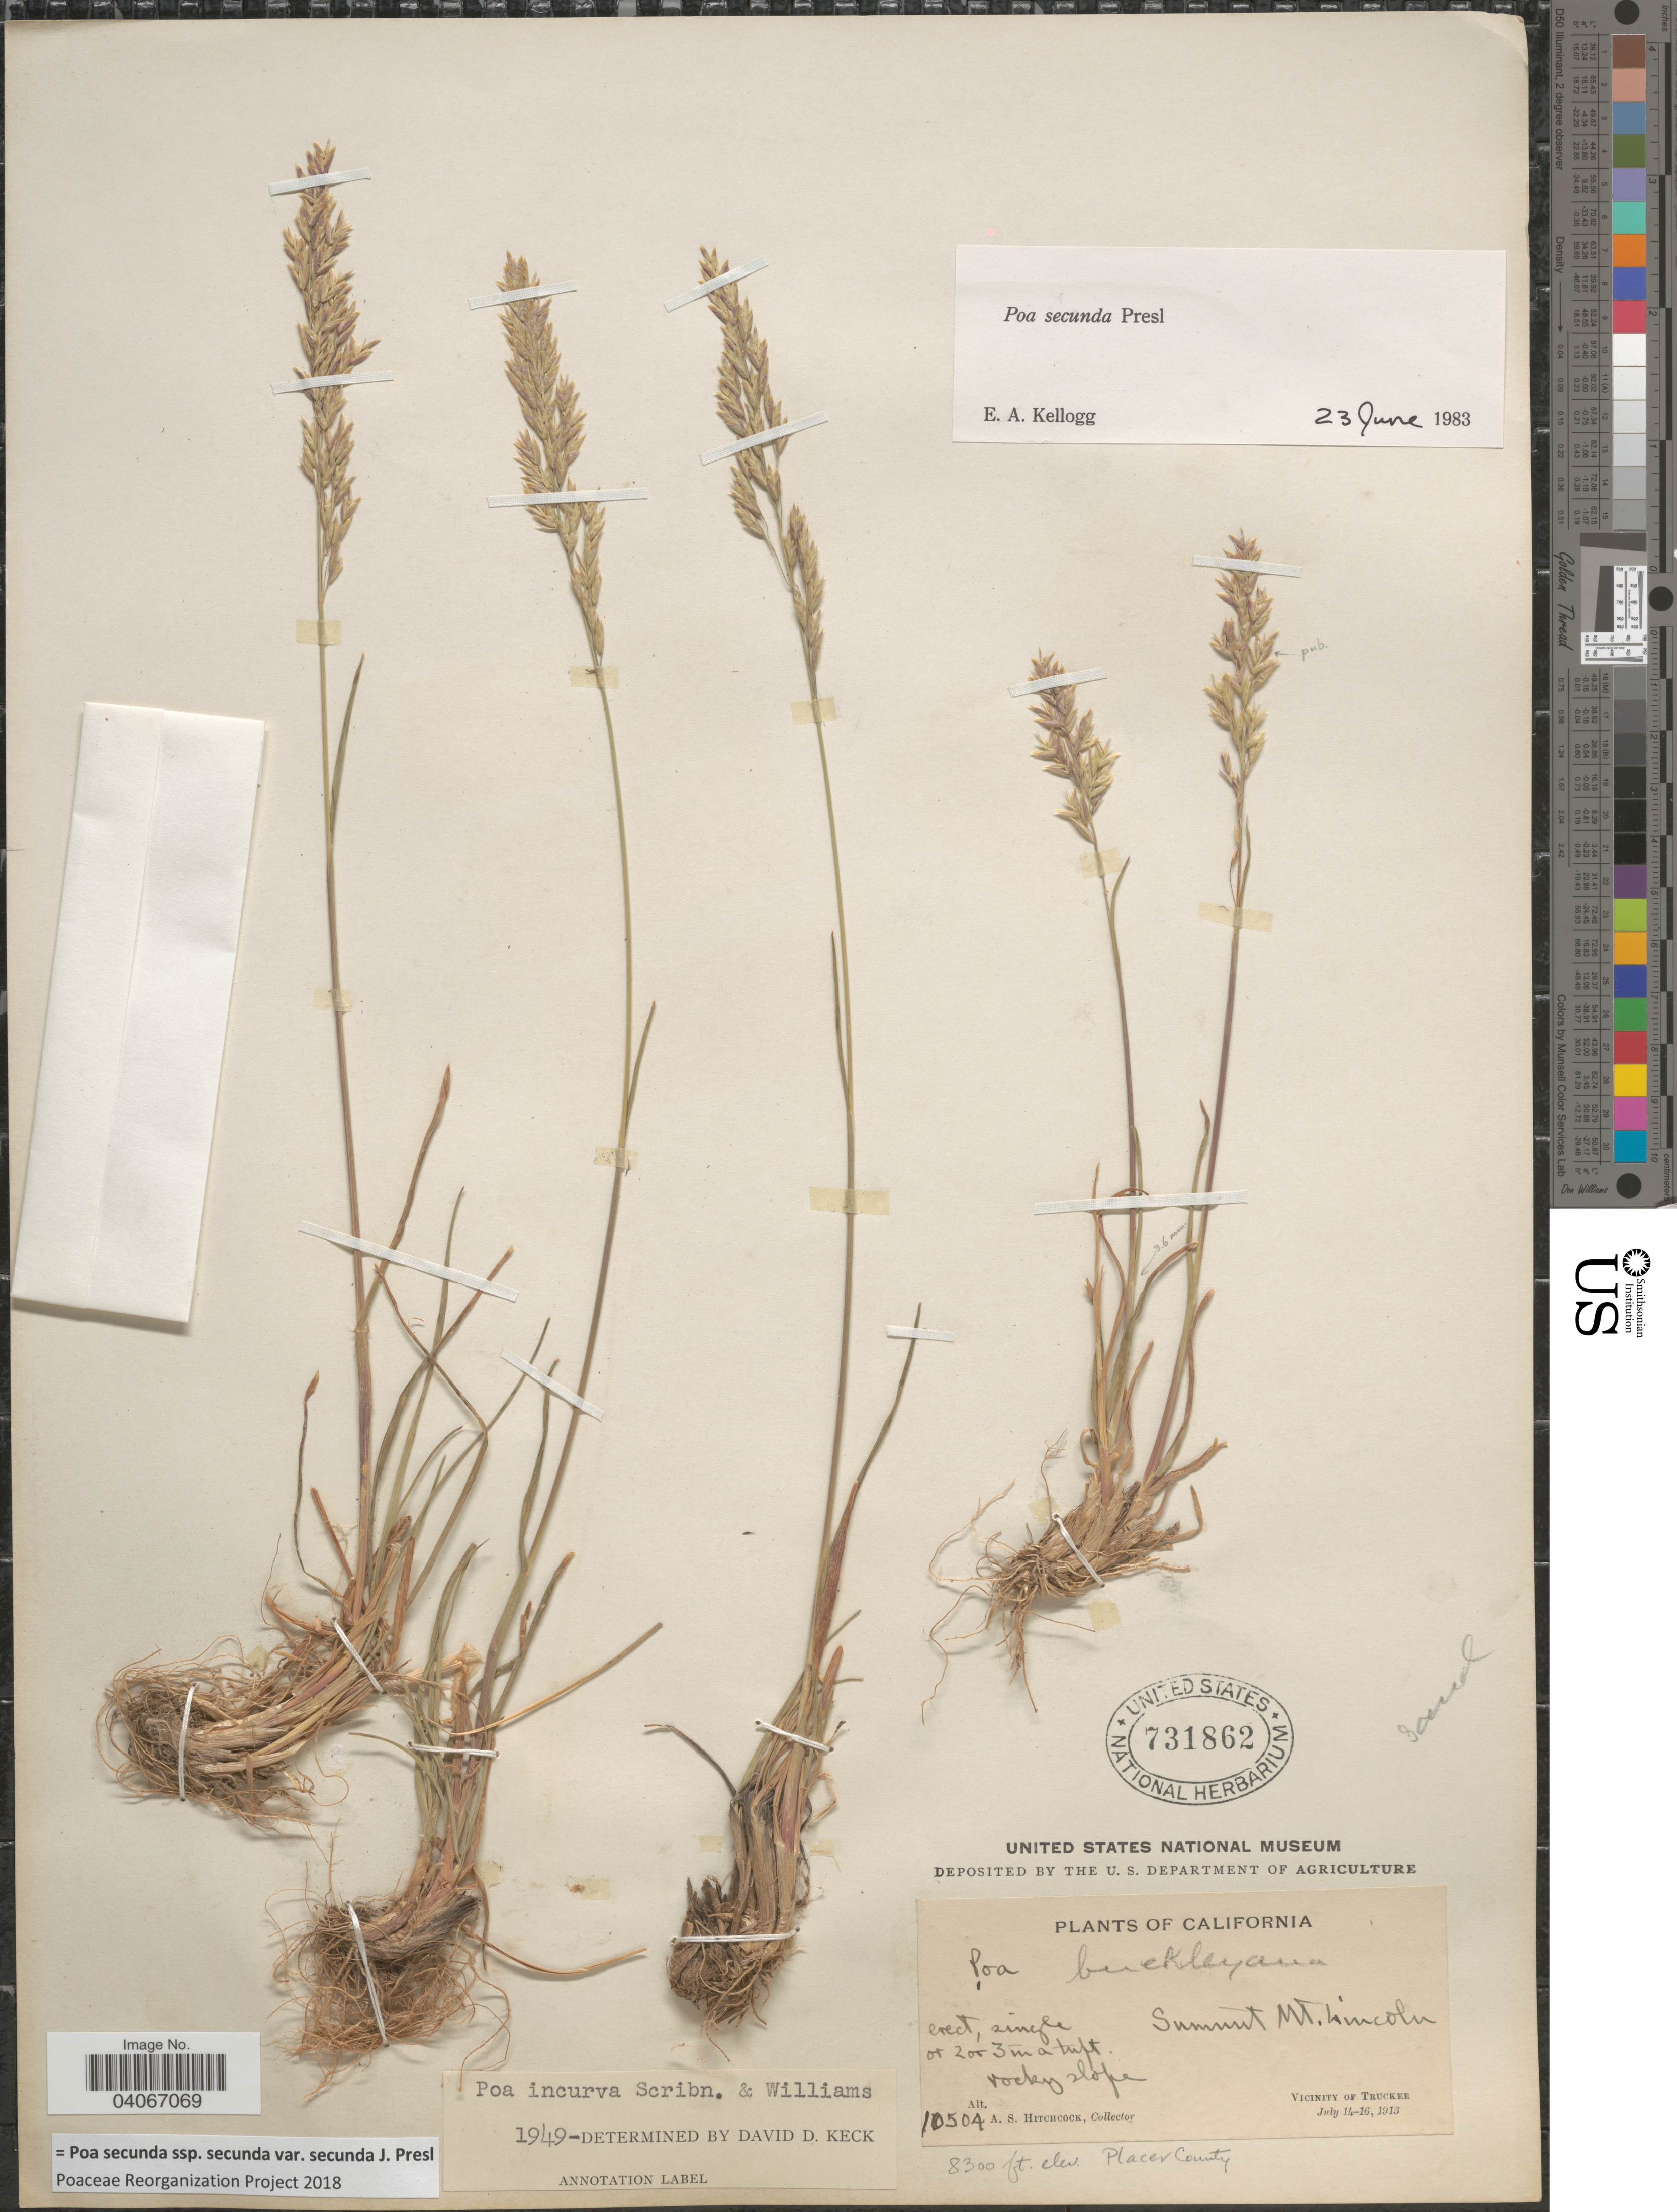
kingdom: Plantae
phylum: Tracheophyta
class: Liliopsida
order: Poales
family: Poaceae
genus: Poa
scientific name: Poa secunda subsp. secunda var. secunda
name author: J. Presl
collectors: A. S. Hitchcock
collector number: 10504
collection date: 1913-07-14/1913-07-16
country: United States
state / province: California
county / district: Placer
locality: Summit Mt. Lincoln. Vicinity of Truckee. Placer County.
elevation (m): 2530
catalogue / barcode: US 731862